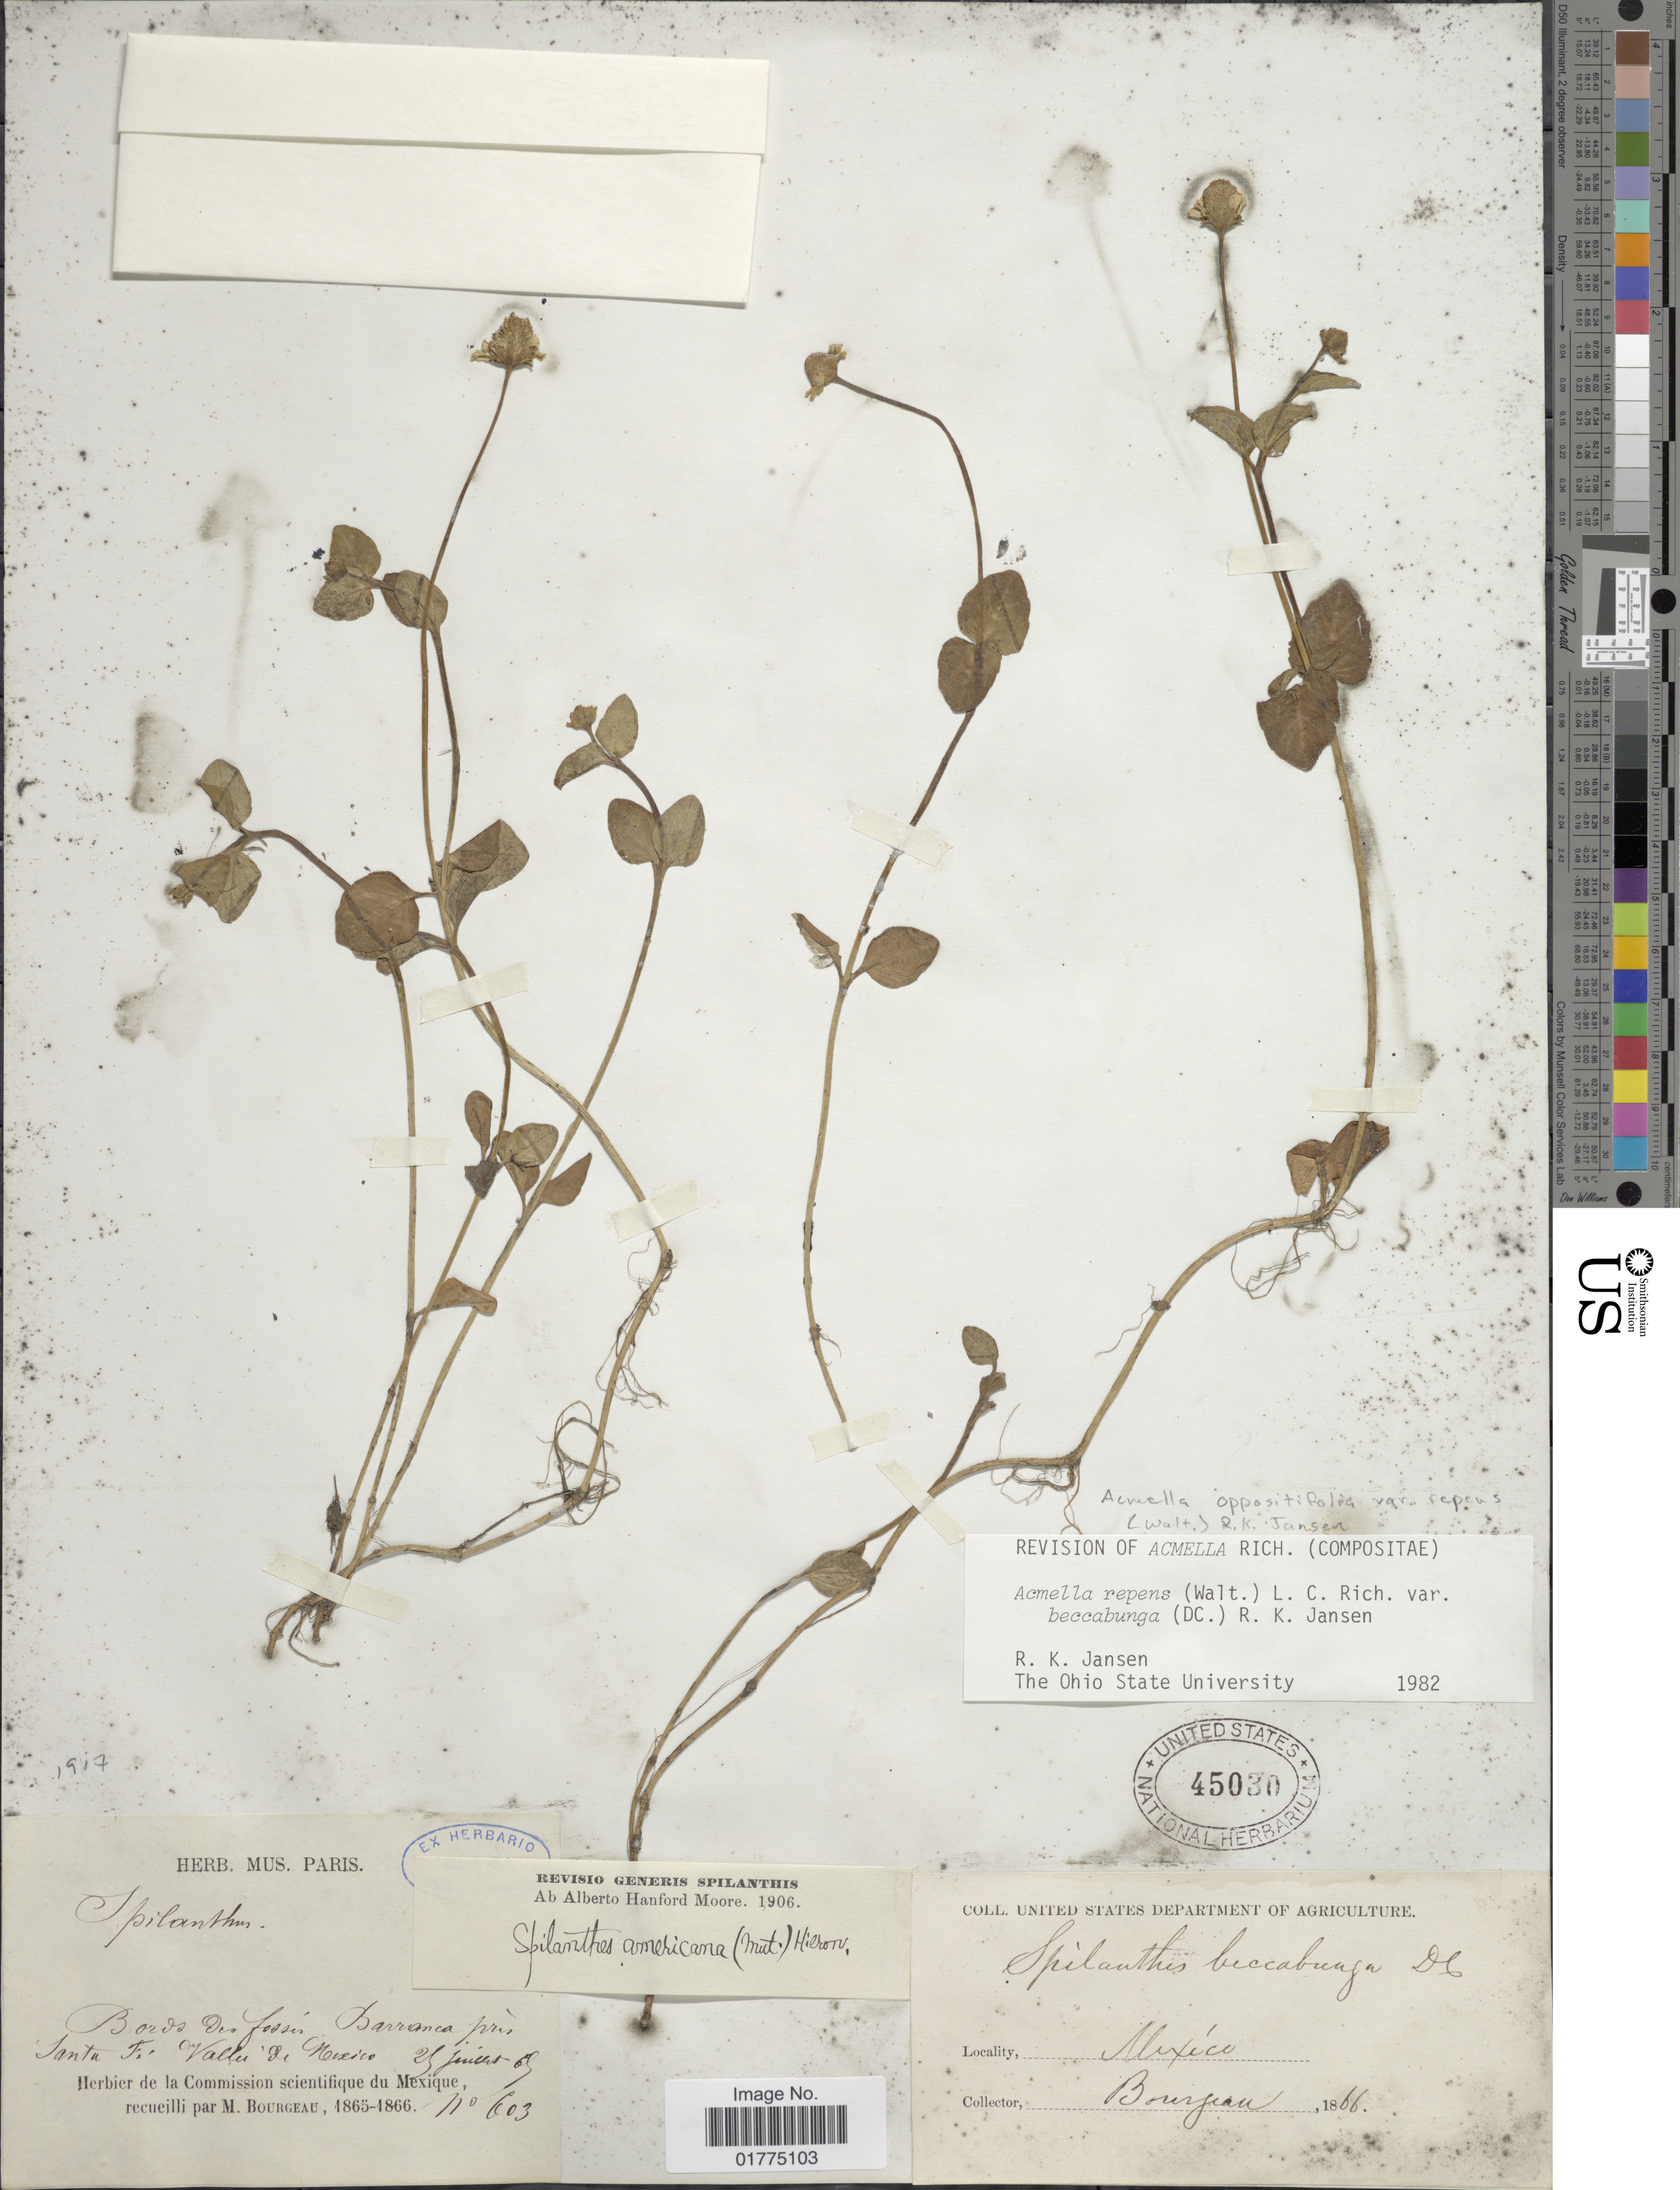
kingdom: Plantae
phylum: Tracheophyta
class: Magnoliopsida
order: Asterales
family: Asteraceae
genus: Acmella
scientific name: Acmella repens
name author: (Walter) Rich.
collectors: M. Bourgeau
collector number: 603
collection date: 1865-01-25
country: Mexico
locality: Bords des fossés. Barranca près Santa Fé. Valleé de Mexico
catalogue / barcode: US 45030